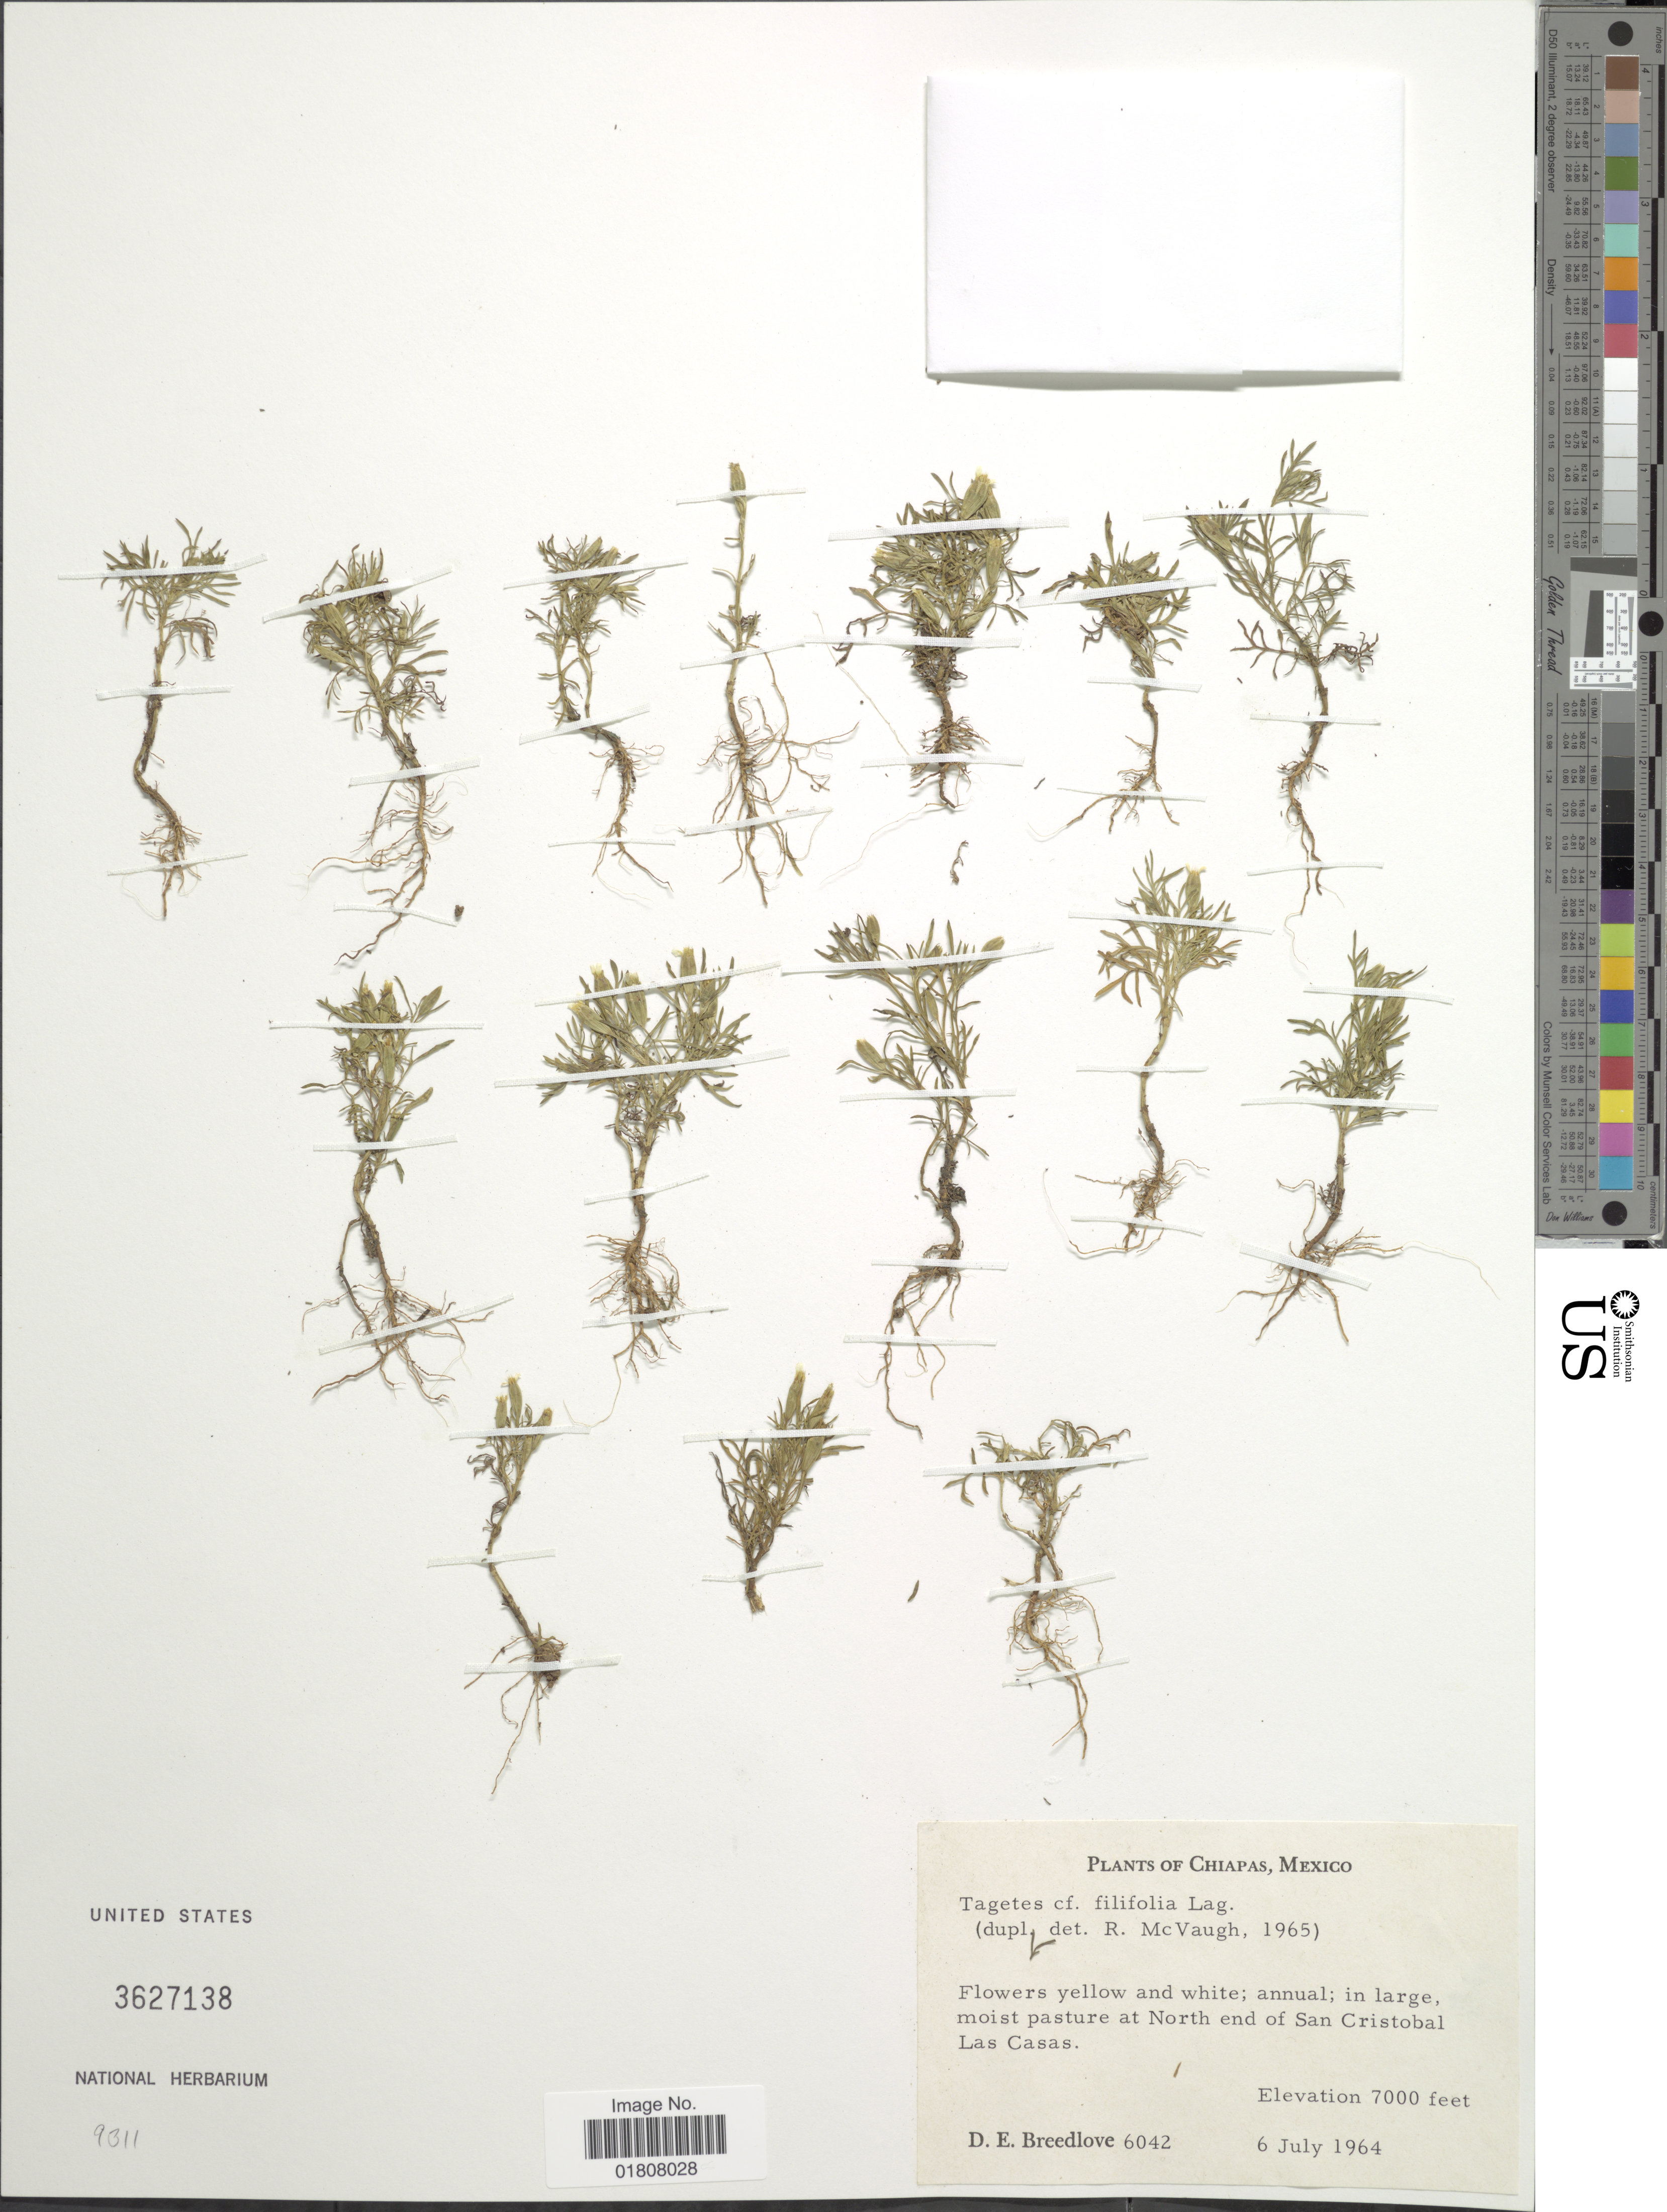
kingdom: Plantae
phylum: Tracheophyta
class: Magnoliopsida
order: Asterales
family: Asteraceae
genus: Tagetes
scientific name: Tagetes filifolia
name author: Lag.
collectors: D. E. Breedlove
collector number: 6042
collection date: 1964-07-06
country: Mexico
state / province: Chiapas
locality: North end of San Cristobal Las Casas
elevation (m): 2134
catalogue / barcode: US 3627138